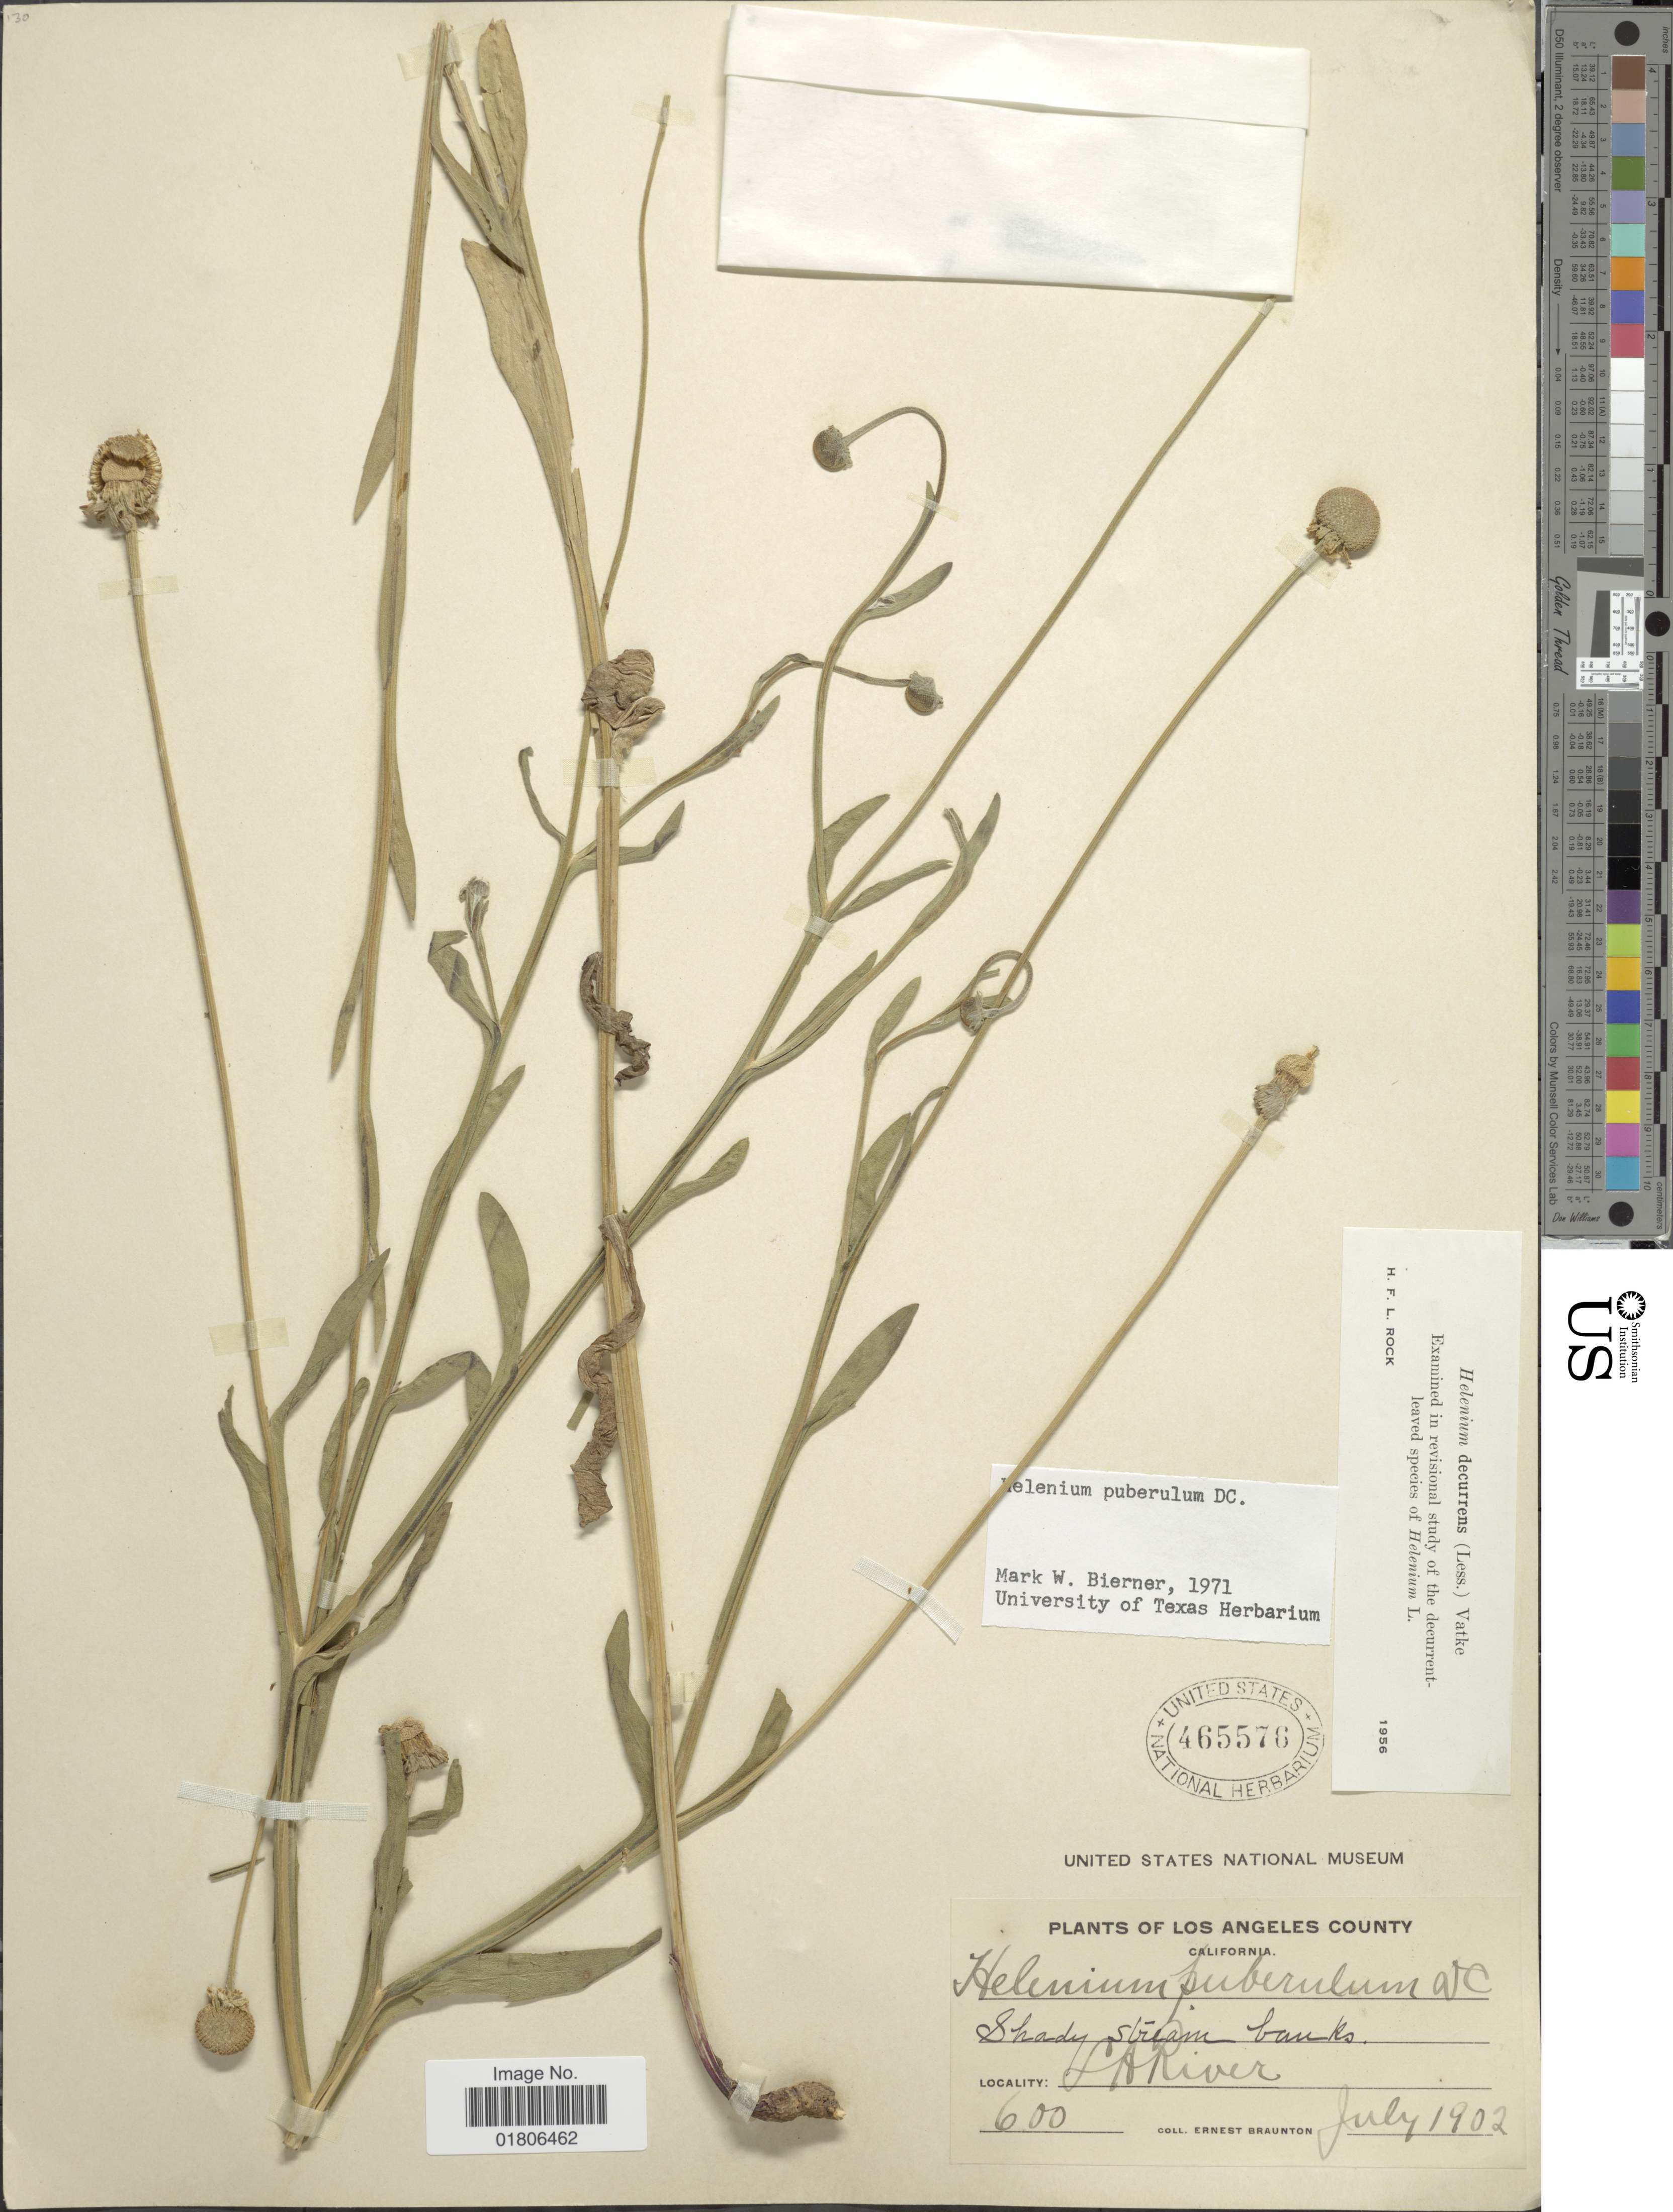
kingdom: Plantae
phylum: Tracheophyta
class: Magnoliopsida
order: Asterales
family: Asteraceae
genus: Helenium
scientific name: Helenium pinnatifidum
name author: (Schwein. ex Nutt.) Rydb.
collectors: E. Braunton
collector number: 600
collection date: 1902-07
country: United States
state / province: California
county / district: Los Angeles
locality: Los Angeles County, LA River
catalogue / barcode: US 465576